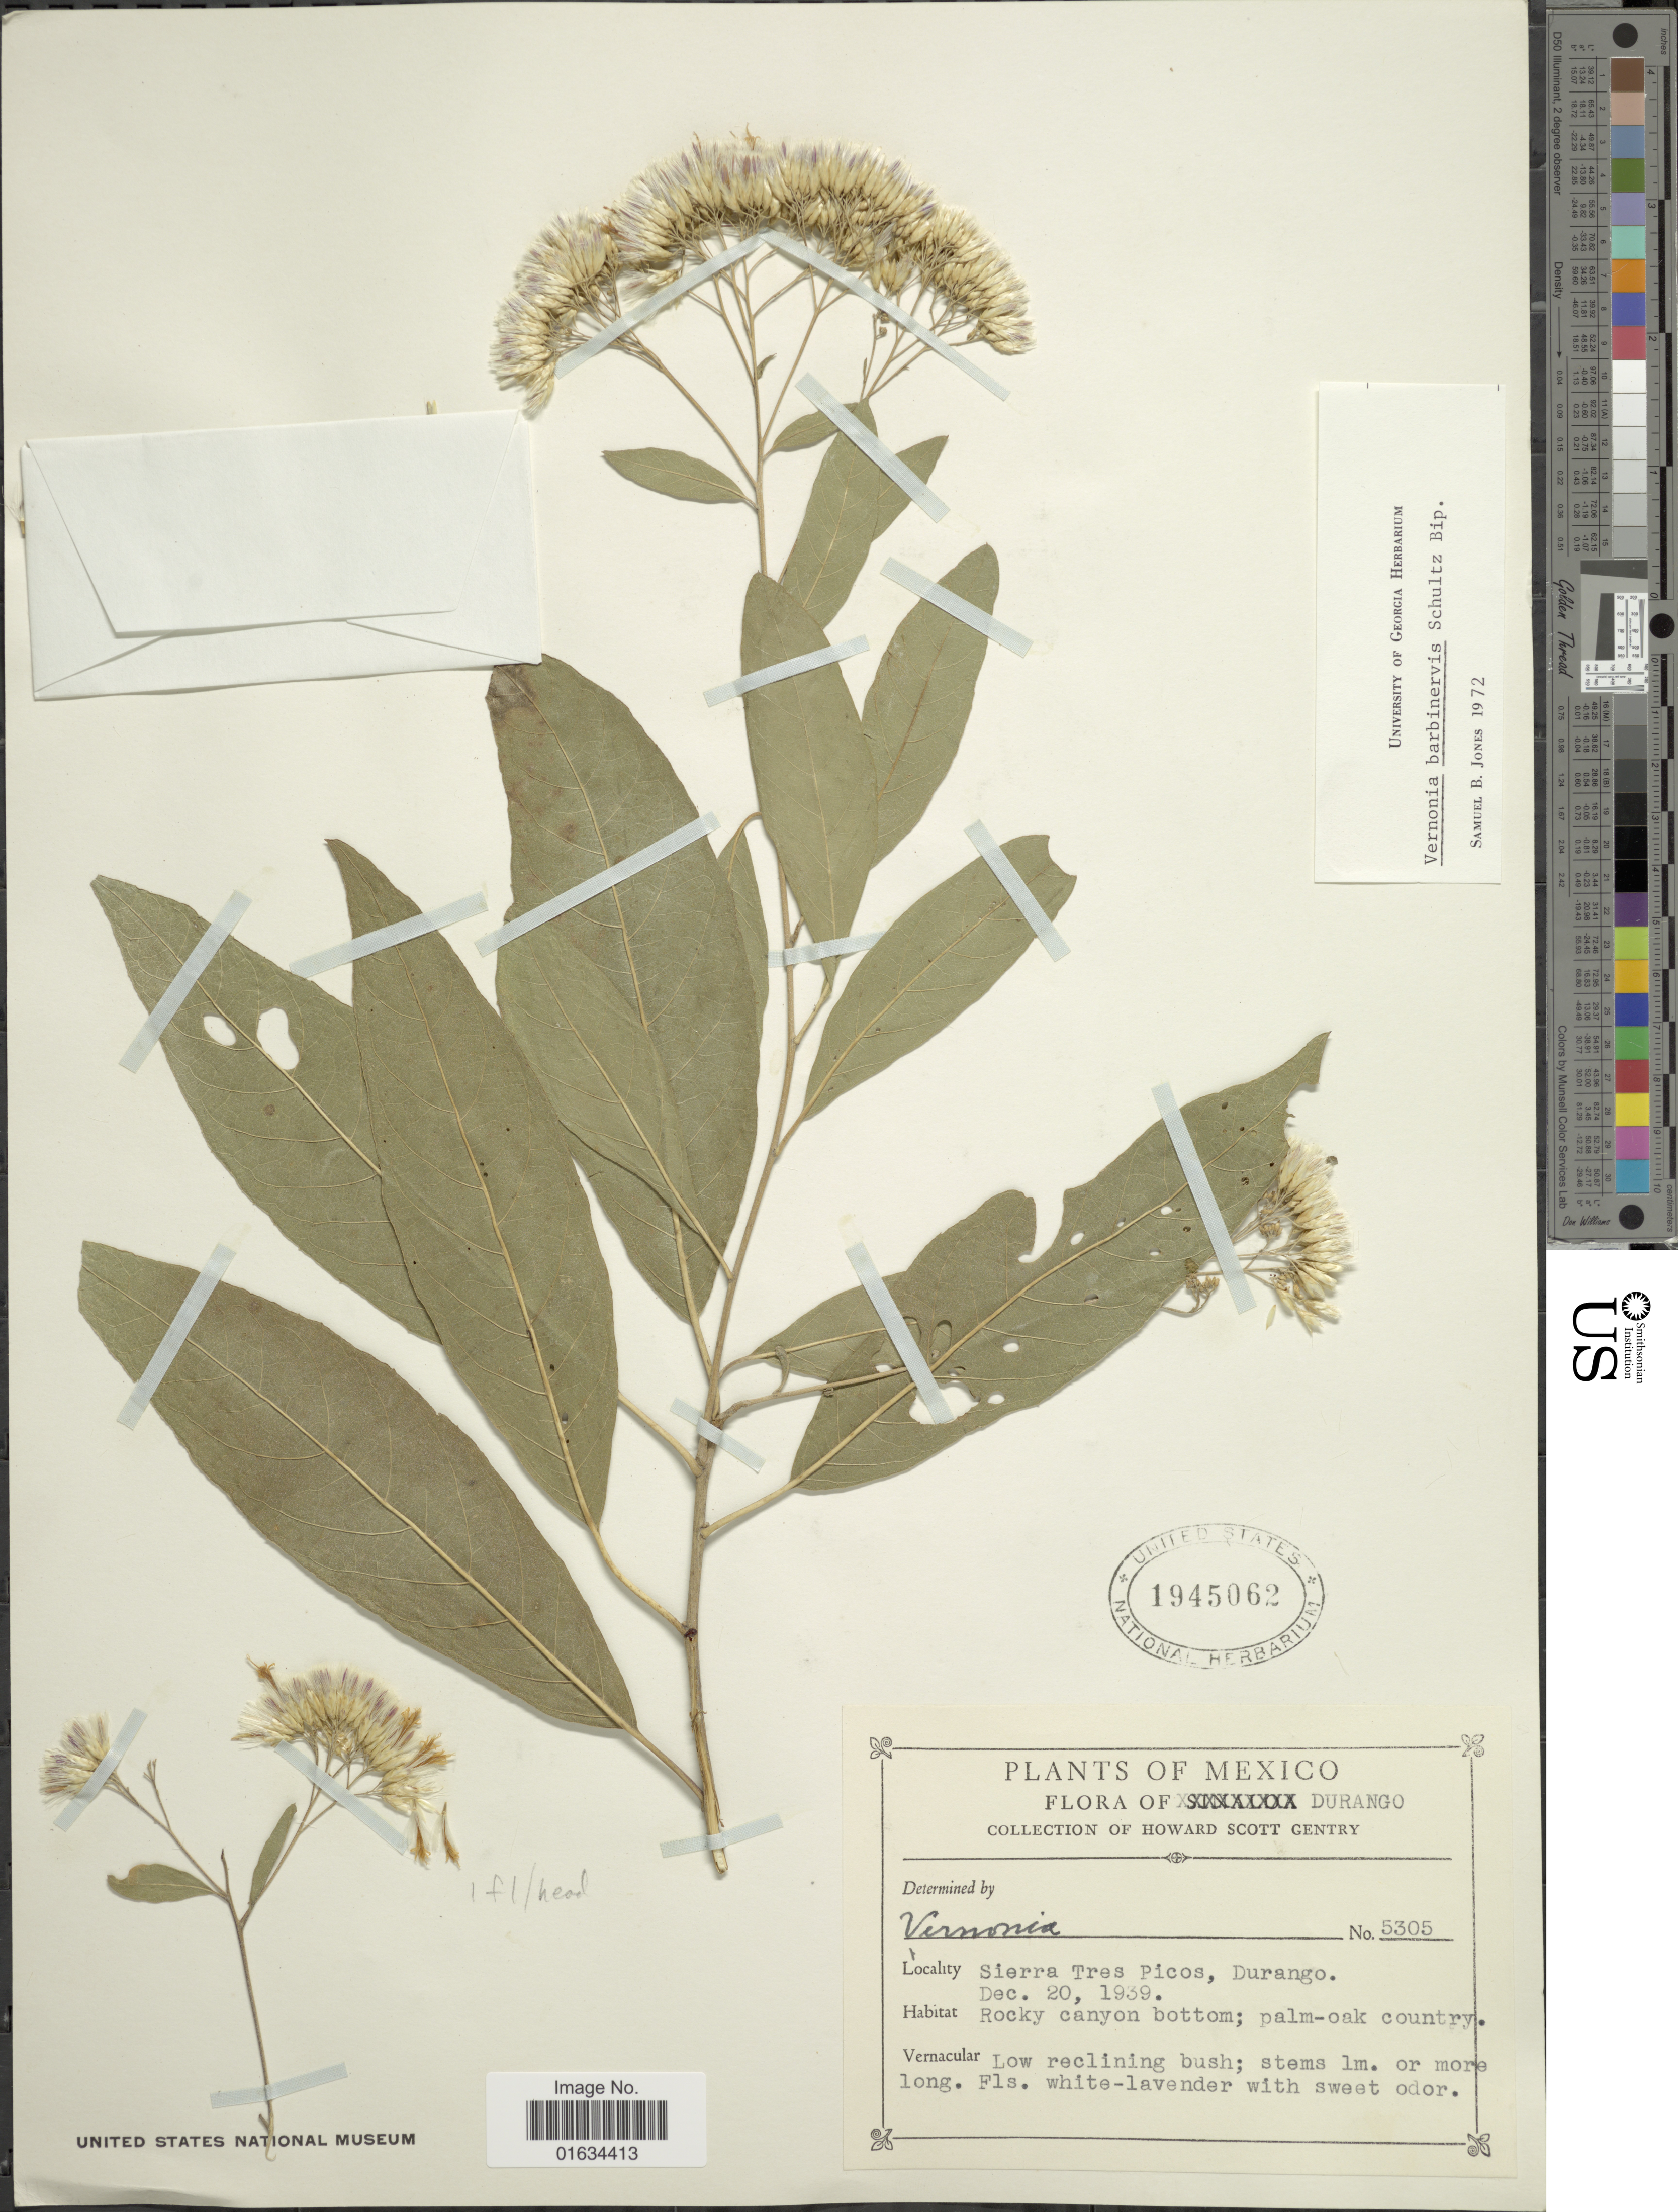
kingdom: Plantae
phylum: Tracheophyta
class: Magnoliopsida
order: Asterales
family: Asteraceae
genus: Eremosis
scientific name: Eremosis barbinervis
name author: (Sch. Bip.) Gleason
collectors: H. S. Gentry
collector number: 5305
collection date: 1939-12-20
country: Mexico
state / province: Durango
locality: Sierra Tres Picos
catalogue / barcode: US 1945062